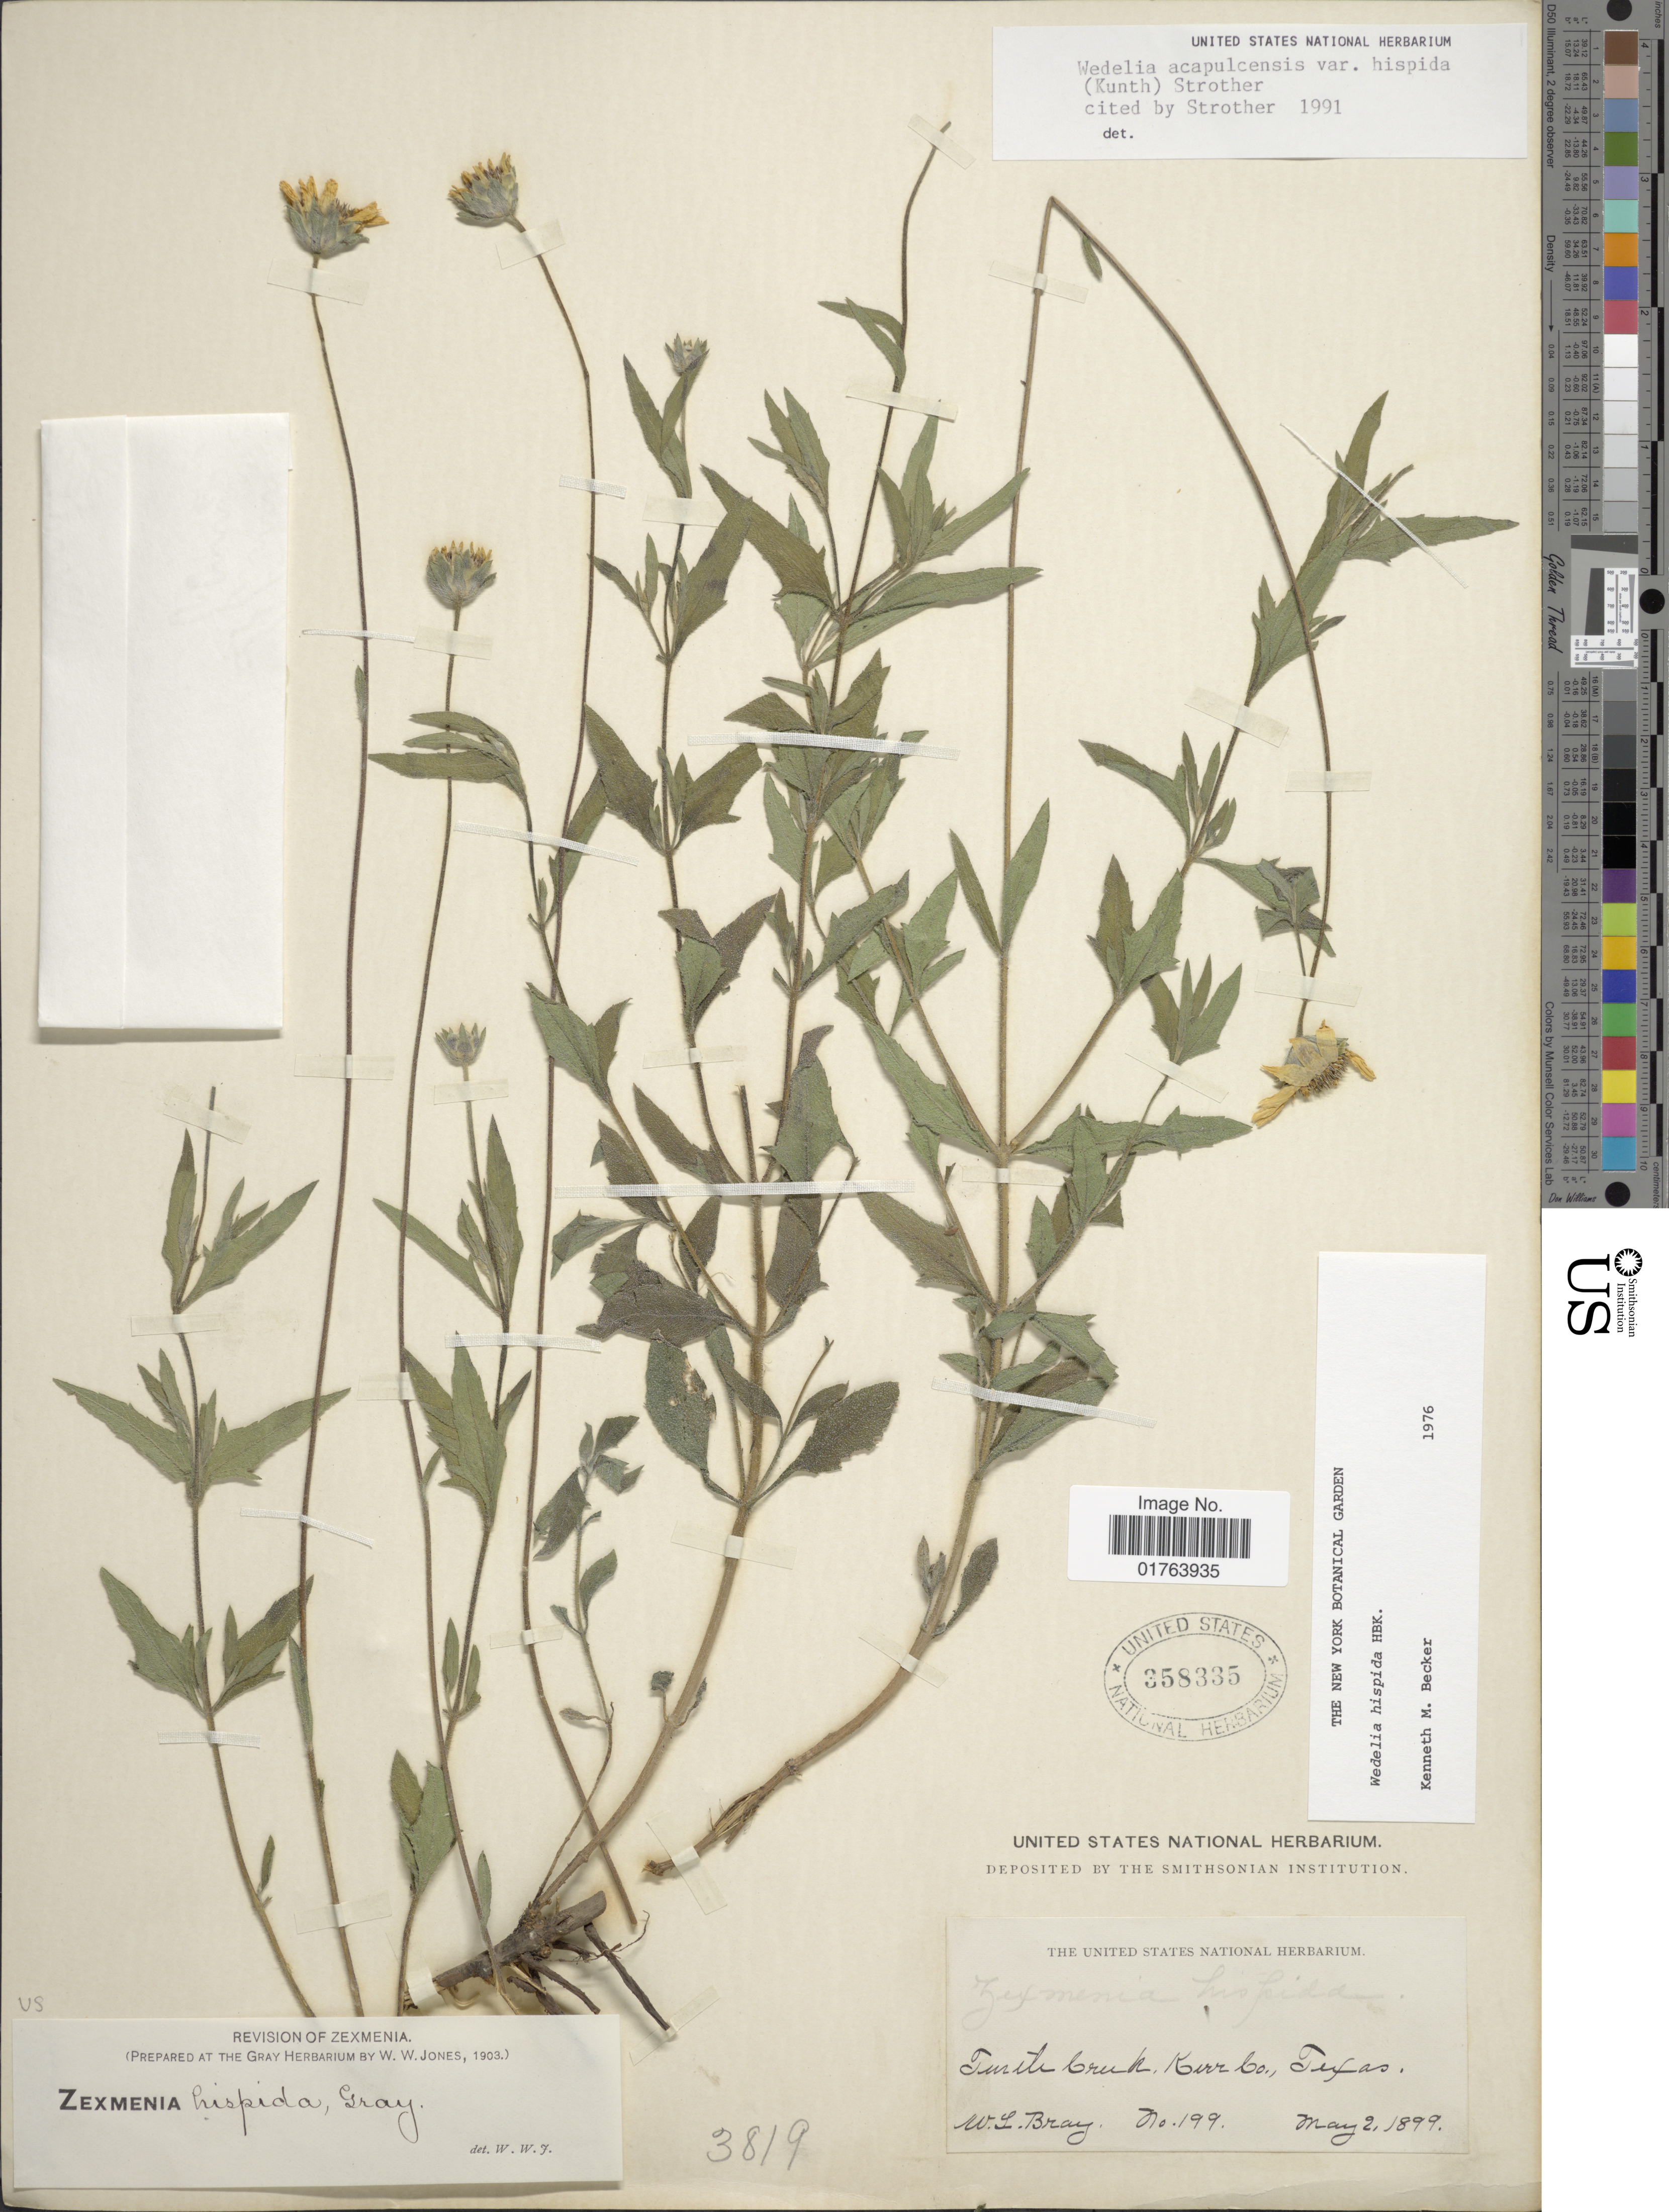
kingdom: Plantae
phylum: Tracheophyta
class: Magnoliopsida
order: Asterales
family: Asteraceae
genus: Wedelia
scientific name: Wedelia acapulcensis var. hispida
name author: (Kunth) Strother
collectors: W. L. Bray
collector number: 199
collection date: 1899-05-02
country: United States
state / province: Texas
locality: Turtle Creek, Kerr Co.,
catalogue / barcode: US 358335